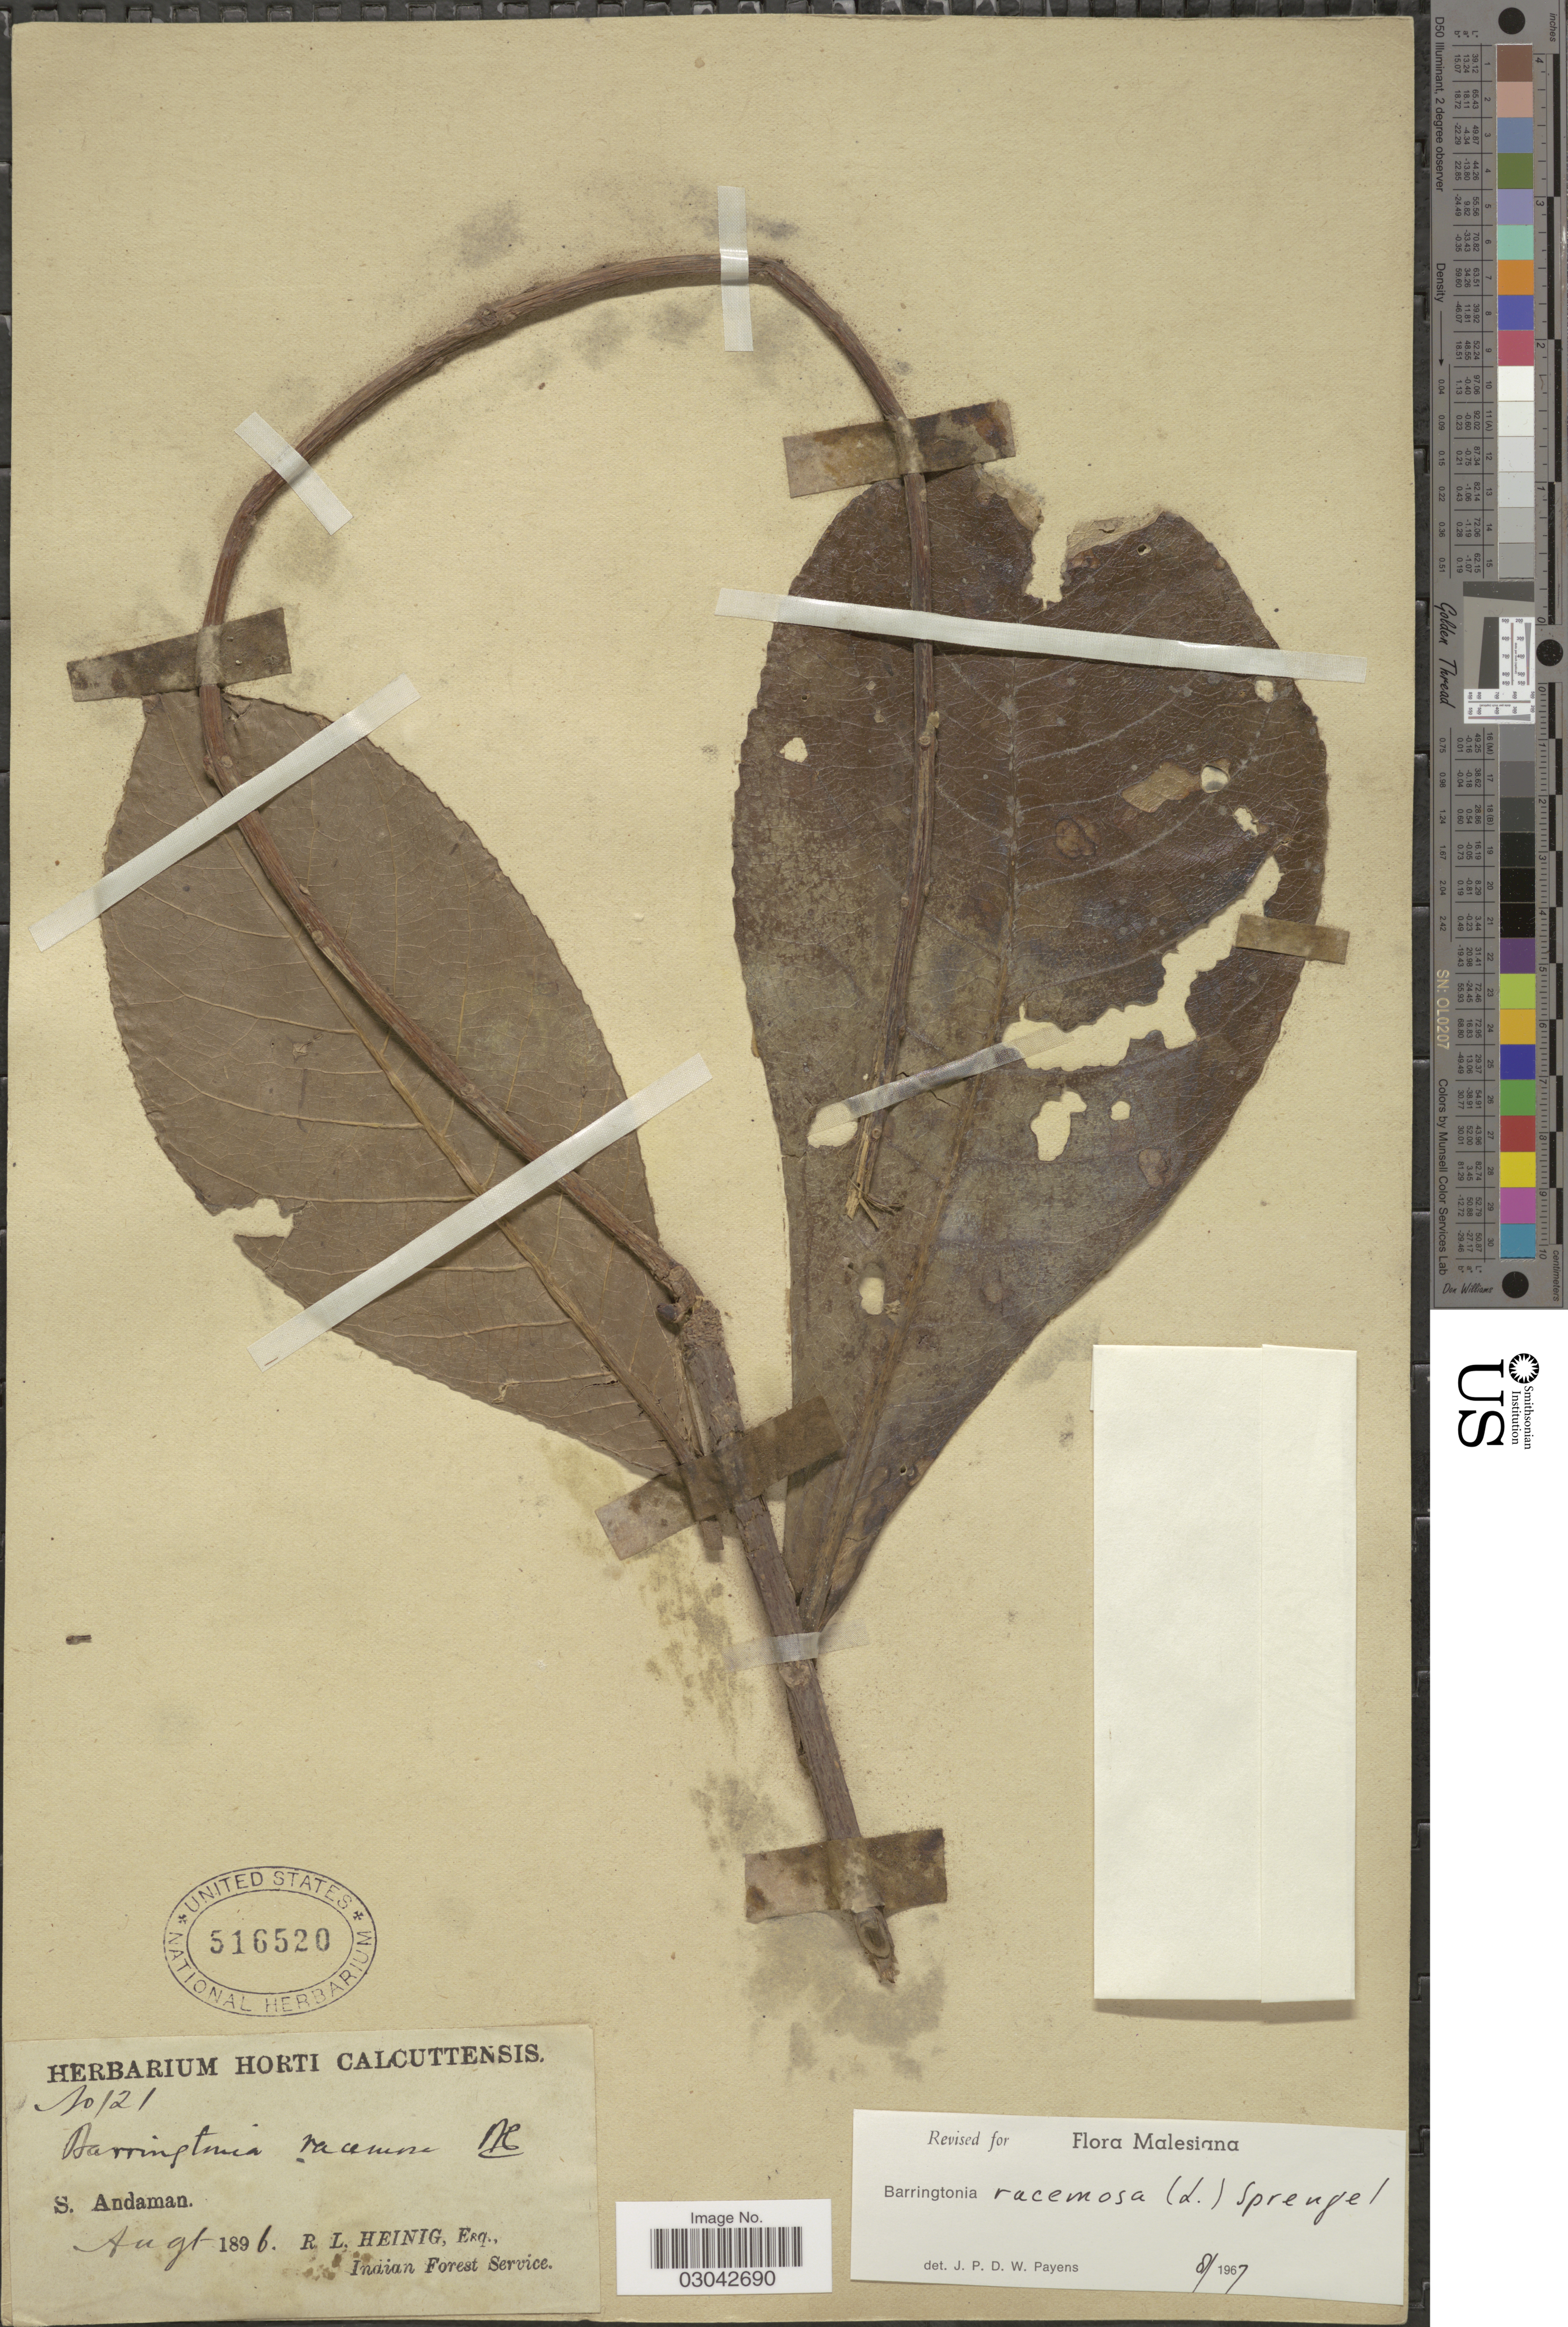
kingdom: Plantae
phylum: Tracheophyta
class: Magnoliopsida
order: Ericales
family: Lecythidaceae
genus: Barringtonia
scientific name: Barringtonia racemosa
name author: (L.) Spreng.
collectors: R. Heinig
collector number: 121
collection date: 1896-08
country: India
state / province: Andaman and Nicobar Islands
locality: S. Andaman.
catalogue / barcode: US 516520